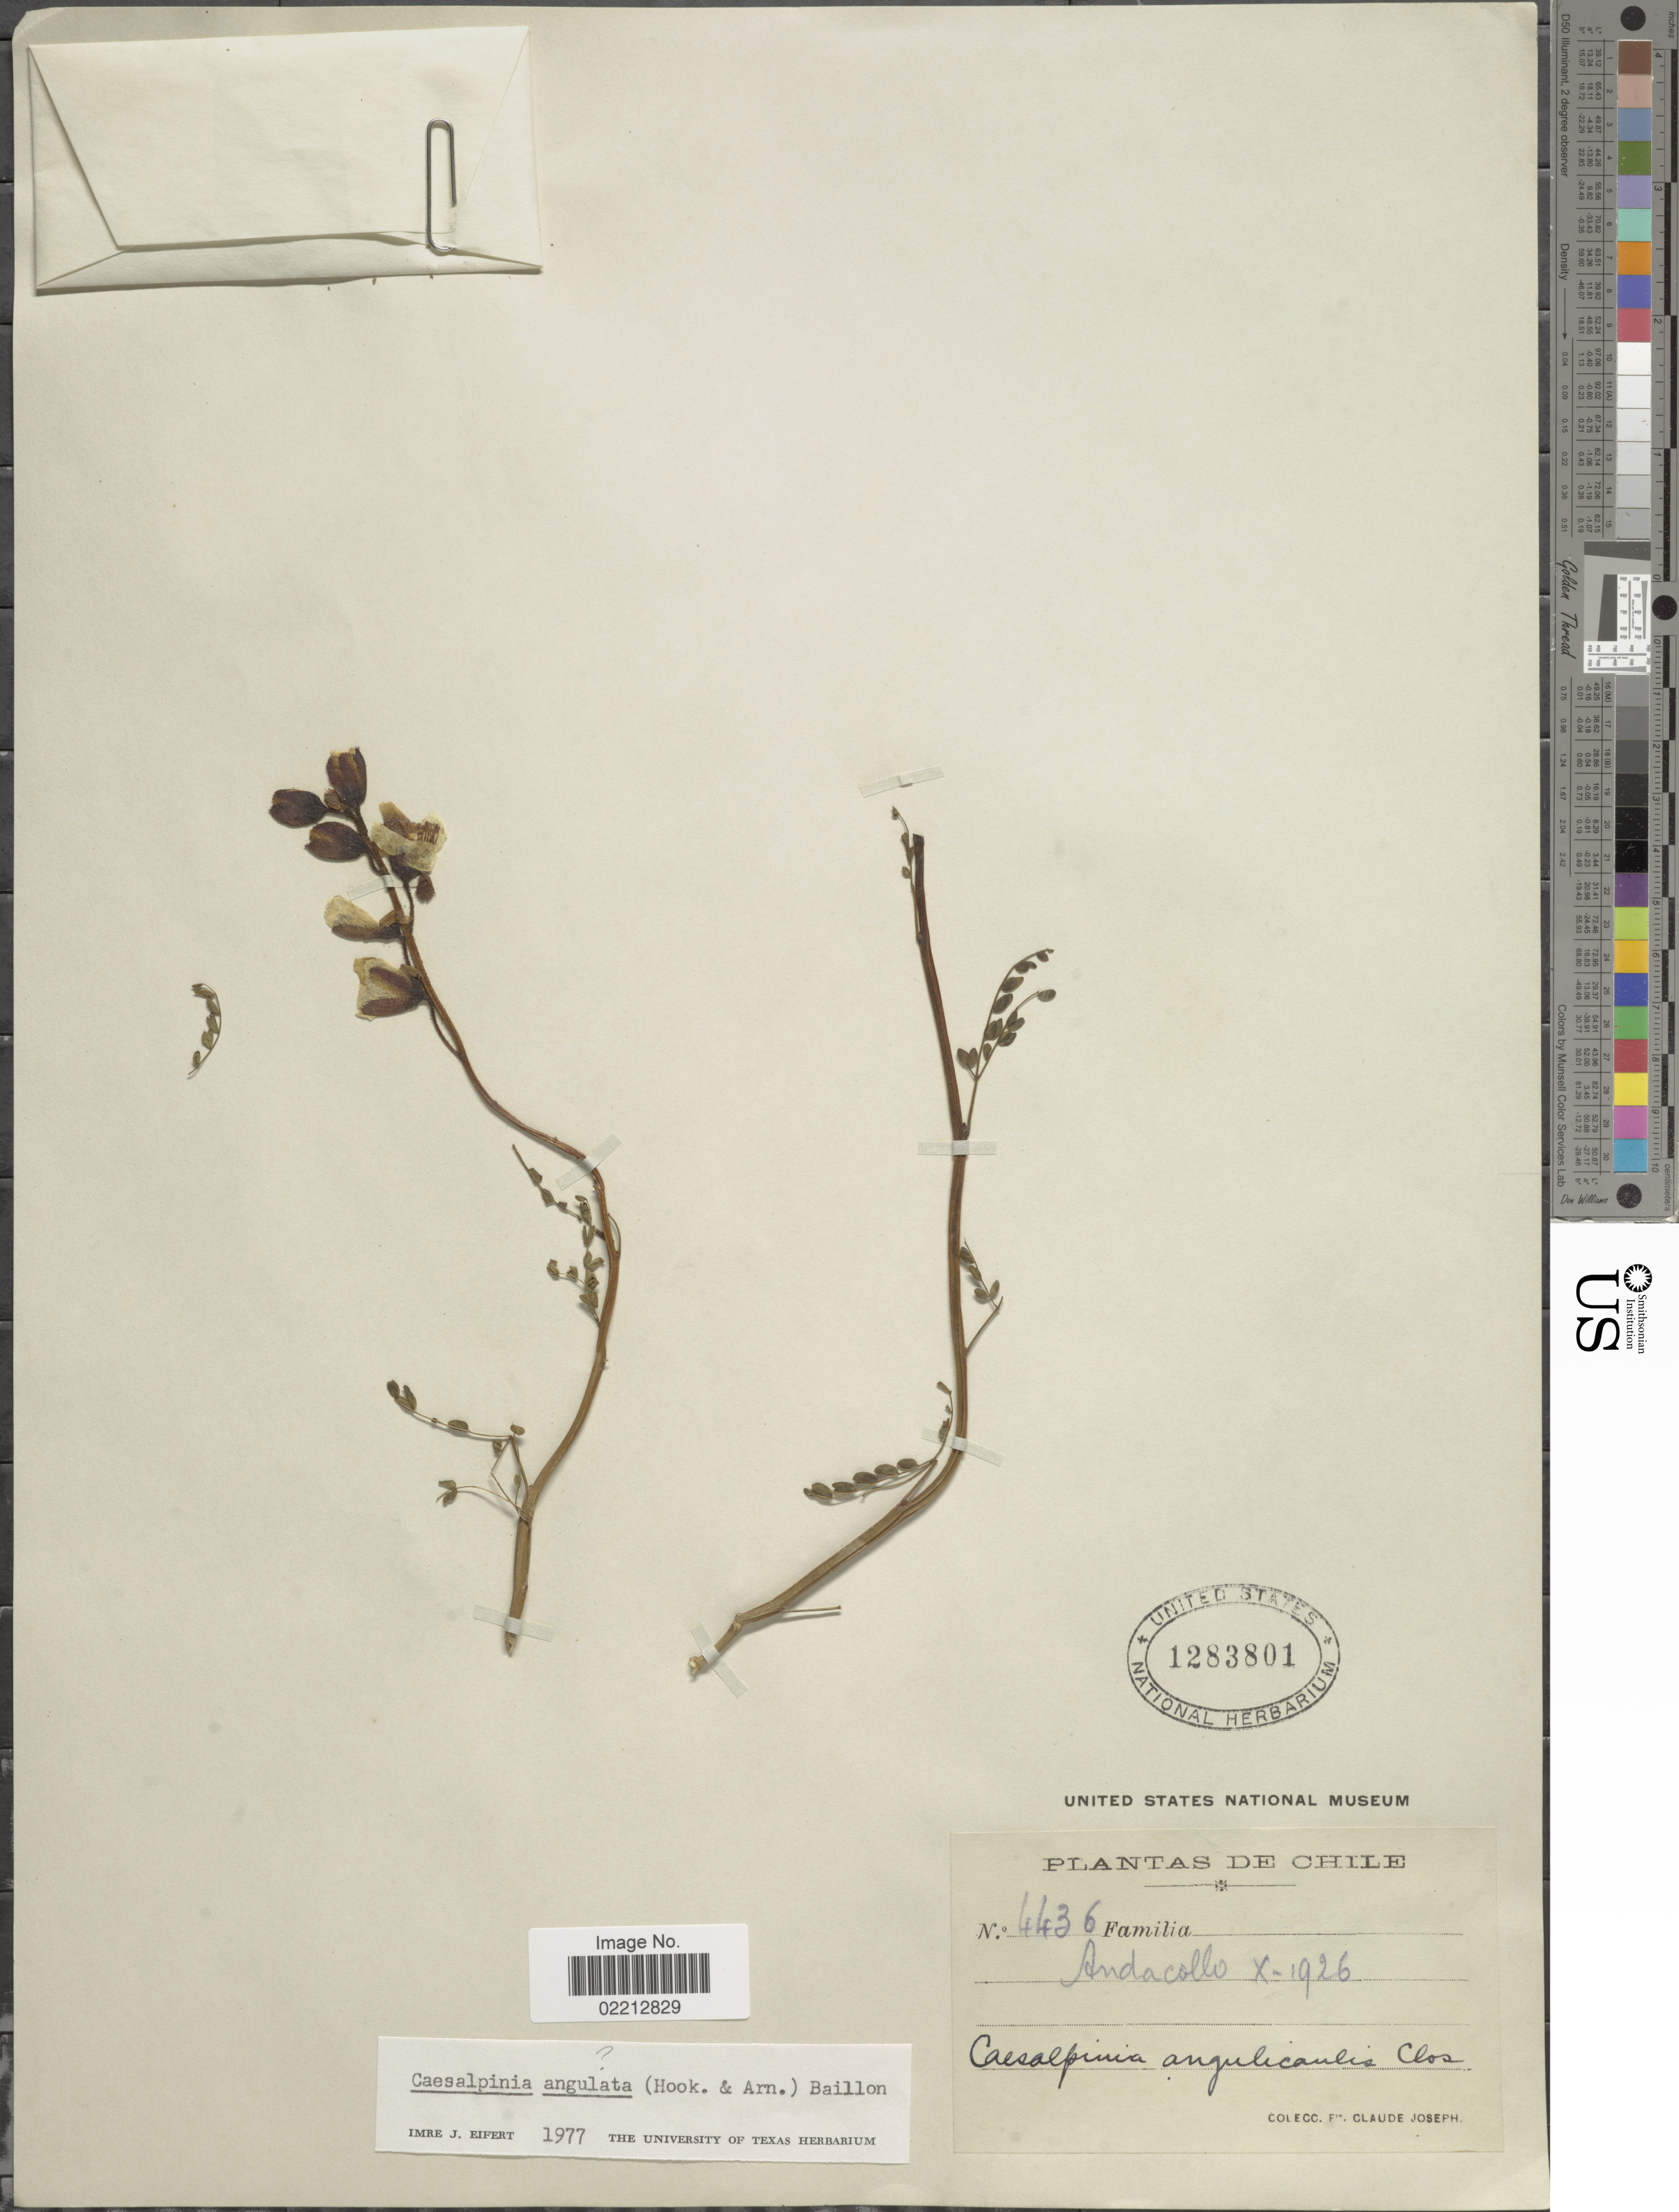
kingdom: Plantae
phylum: Tracheophyta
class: Magnoliopsida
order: Fabales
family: Fabaceae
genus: Erythrostemon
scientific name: Erythrostemon angulatus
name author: (Hook. & Arn.) Gagnon & G.P. Lewis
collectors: Frere Claude Joseph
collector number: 4436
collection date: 1926-10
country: Chile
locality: Andacollo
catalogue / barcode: US 1283801